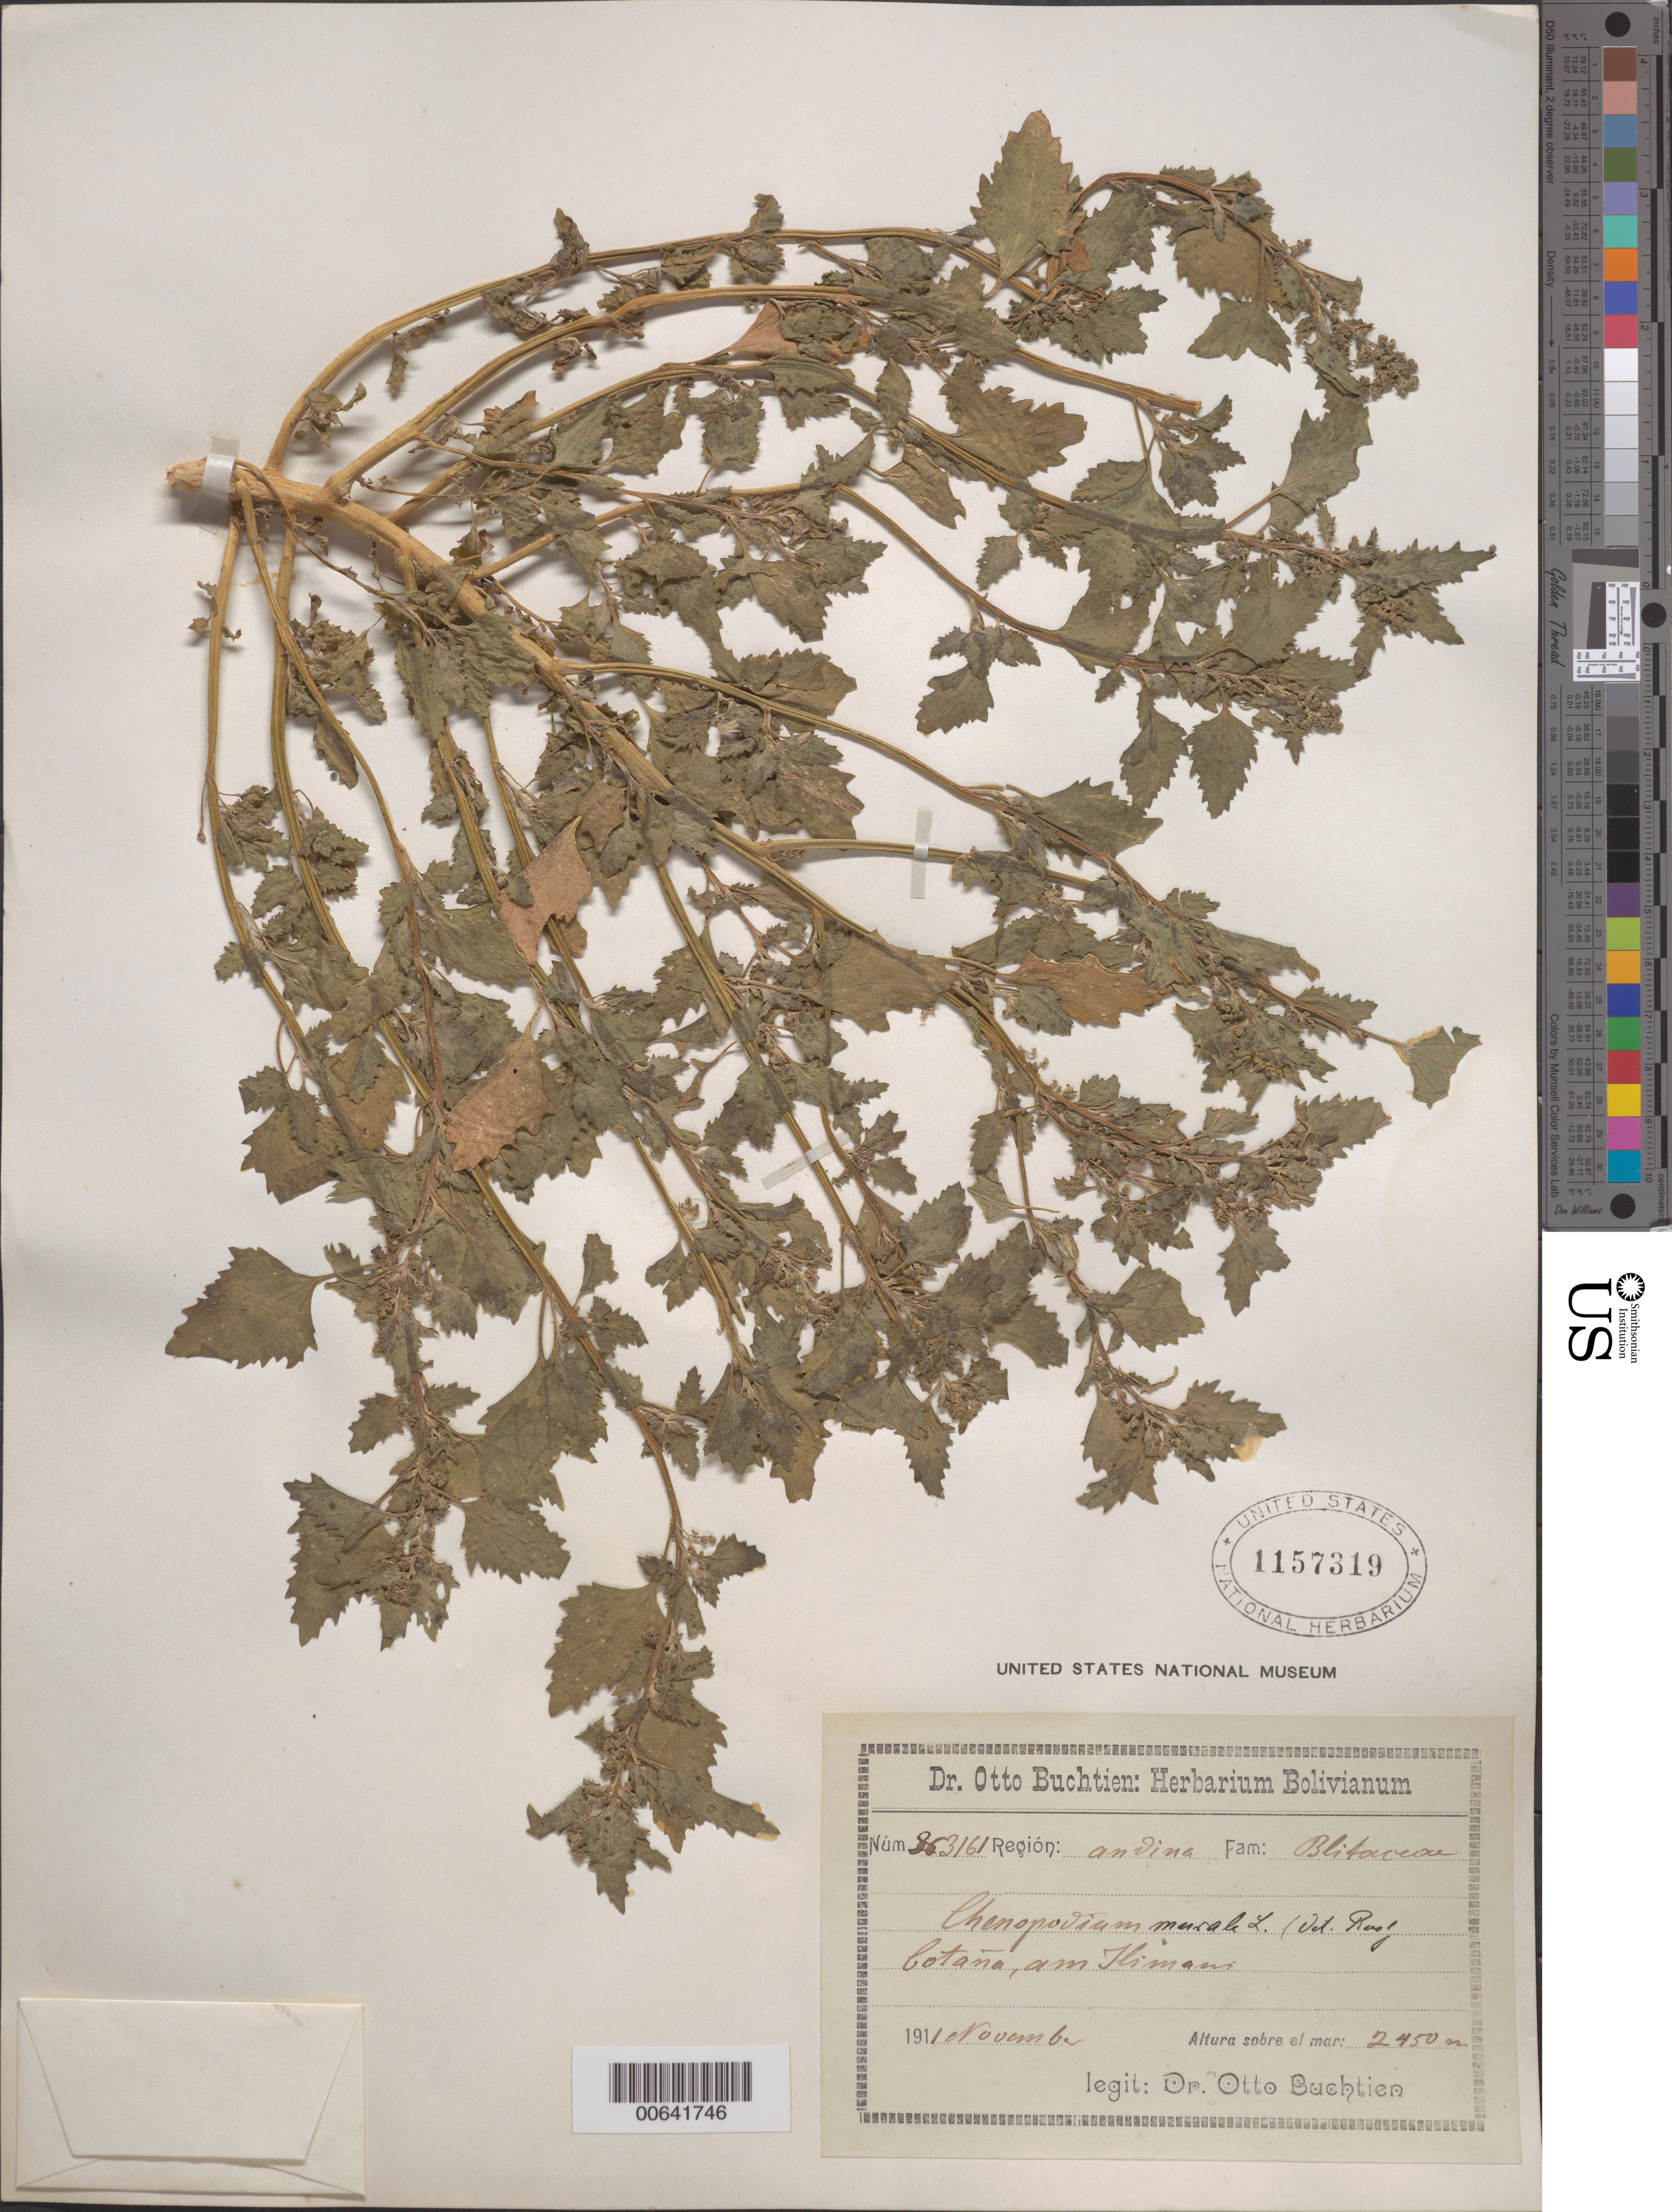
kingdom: Plantae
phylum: Tracheophyta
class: Magnoliopsida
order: Caryophyllales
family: Amaranthaceae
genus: Chenopodium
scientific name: Chenopodium murale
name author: L.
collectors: O. Buchtien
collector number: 3161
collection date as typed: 01 Nov 1911 or 11 Jan 1911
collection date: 1911-01-11 or 1911-11-01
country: Bolivia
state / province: La Paz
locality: Cotañas, am Ilimani ??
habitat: Región Andina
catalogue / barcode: US 1157319